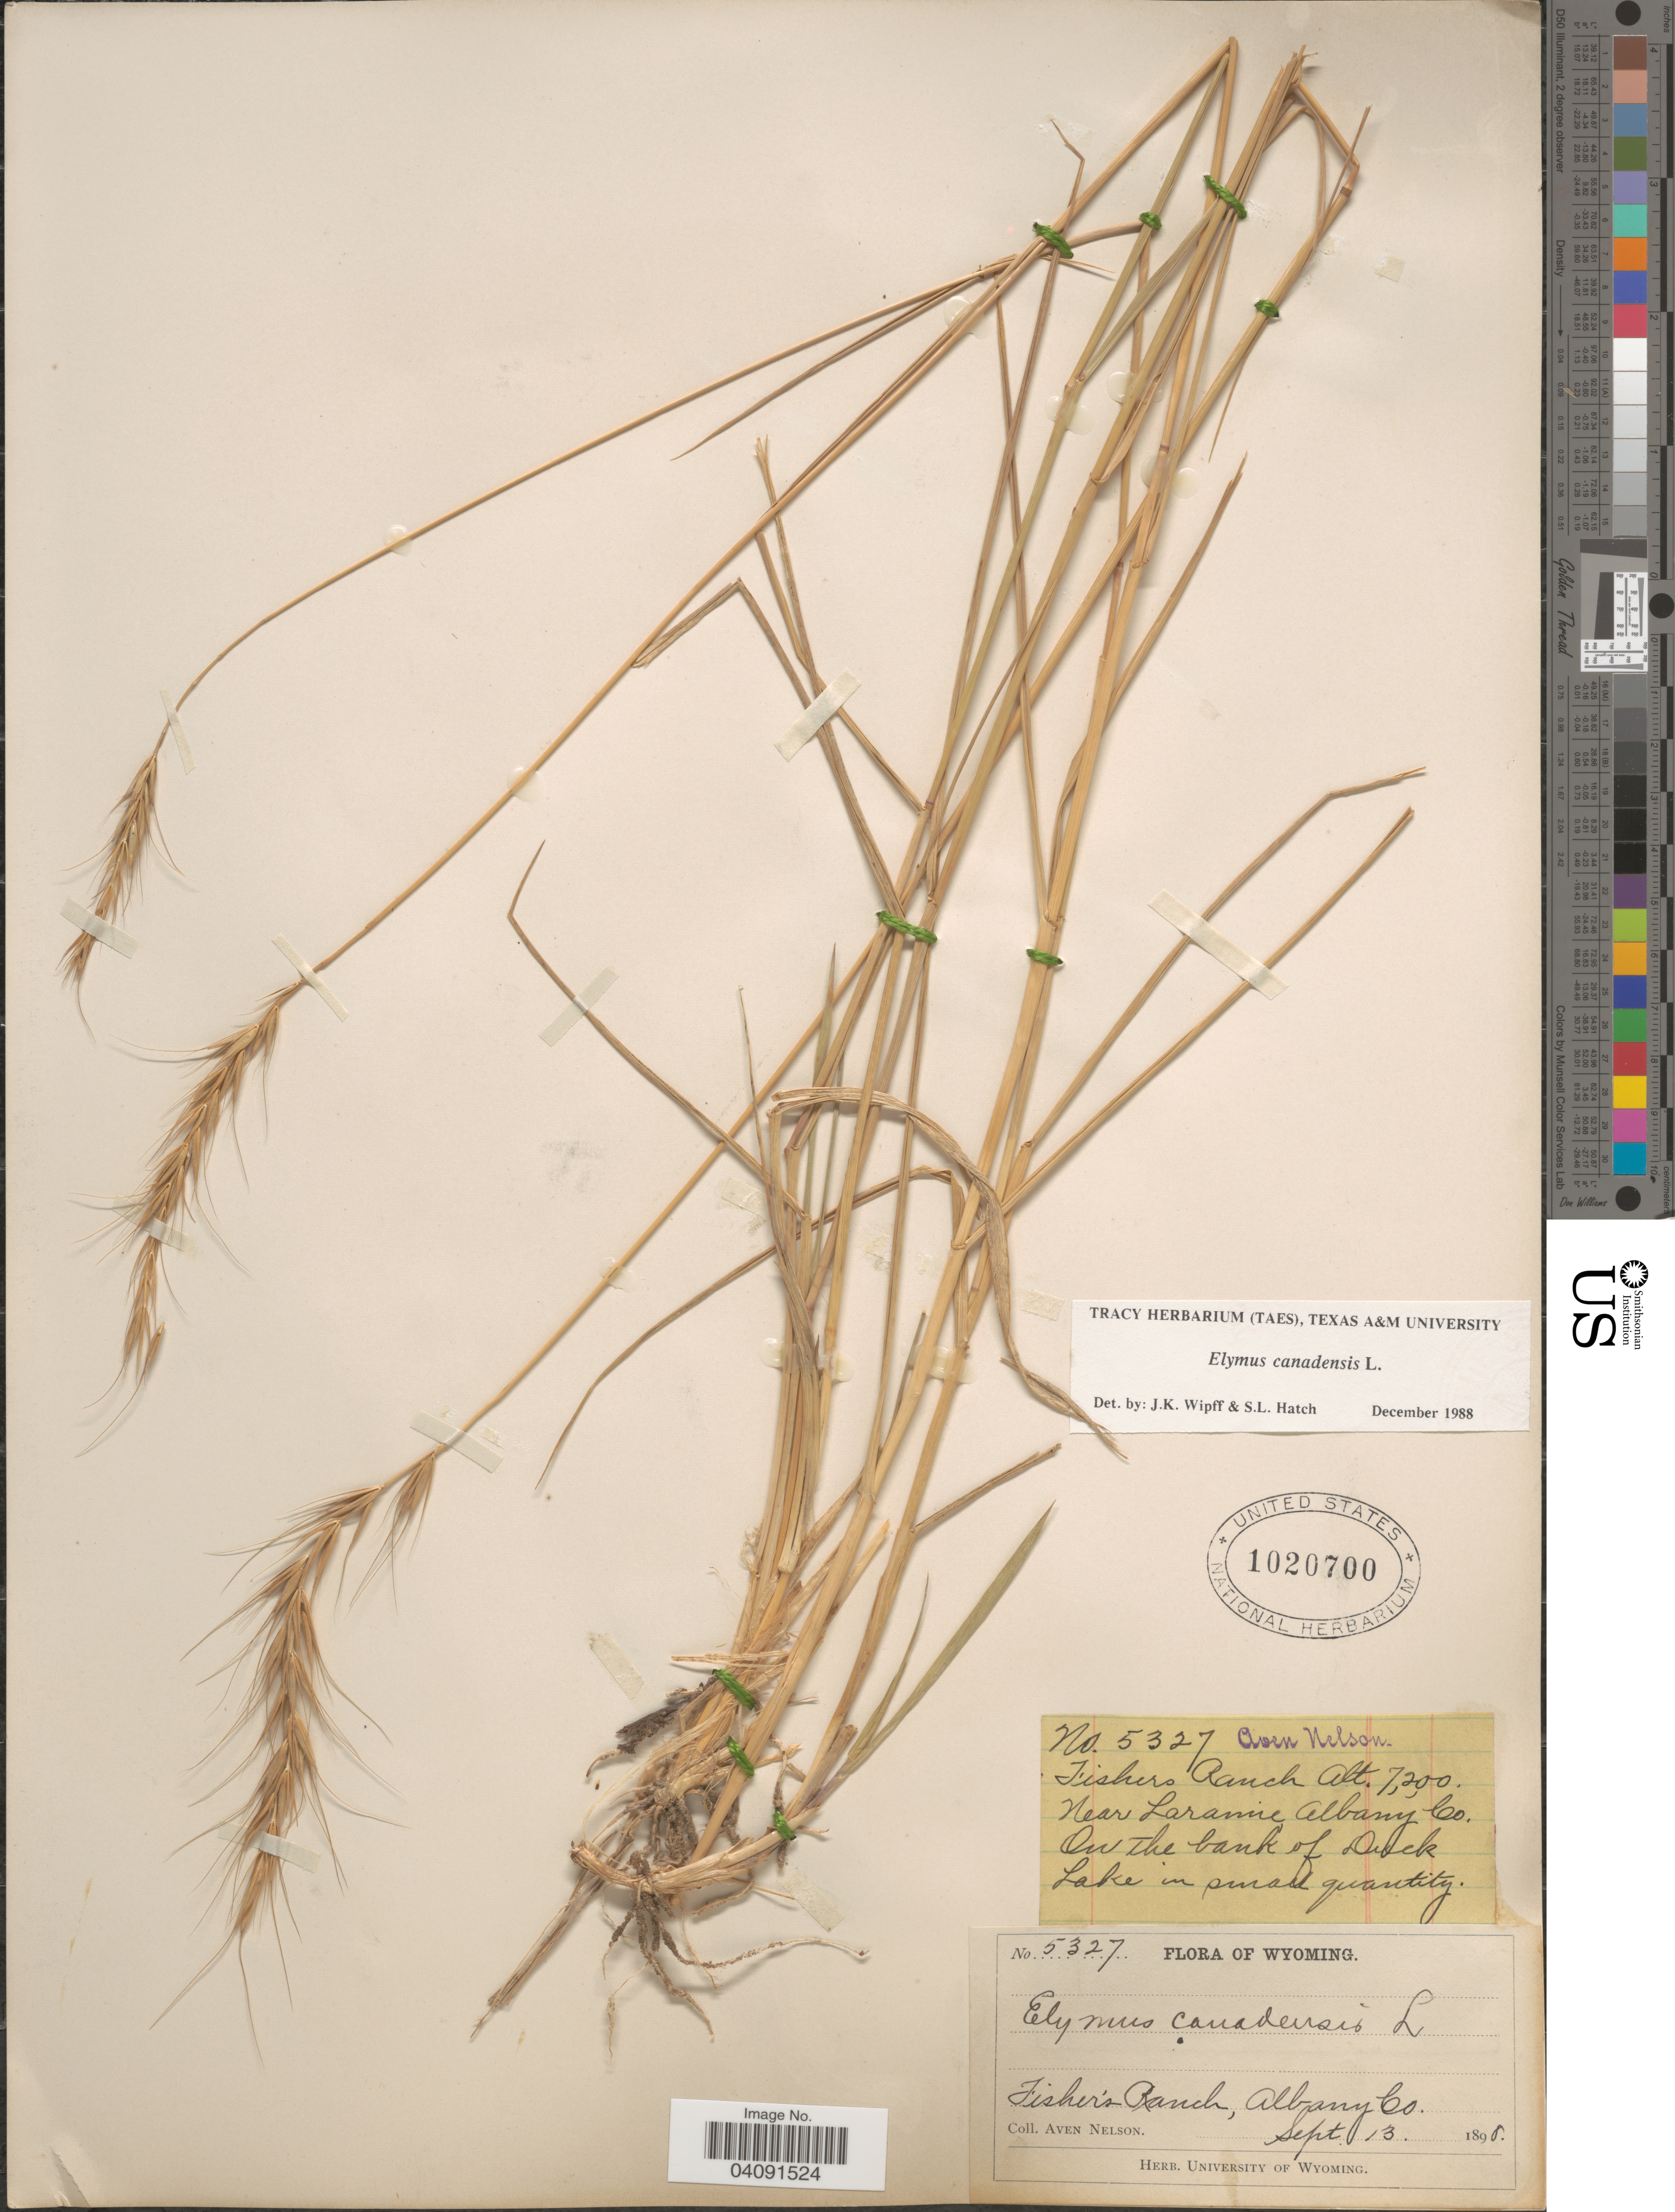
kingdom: Plantae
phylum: Tracheophyta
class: Liliopsida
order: Poales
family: Poaceae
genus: Elymus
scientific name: Elymus canadensis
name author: L.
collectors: A. Nelson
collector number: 5327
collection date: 1896-09-13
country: United States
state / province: Wyoming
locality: Fisher's Ranch. Near Laramie Albany Co. On the bank of Duck Lake in small quantity.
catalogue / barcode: US 1020700